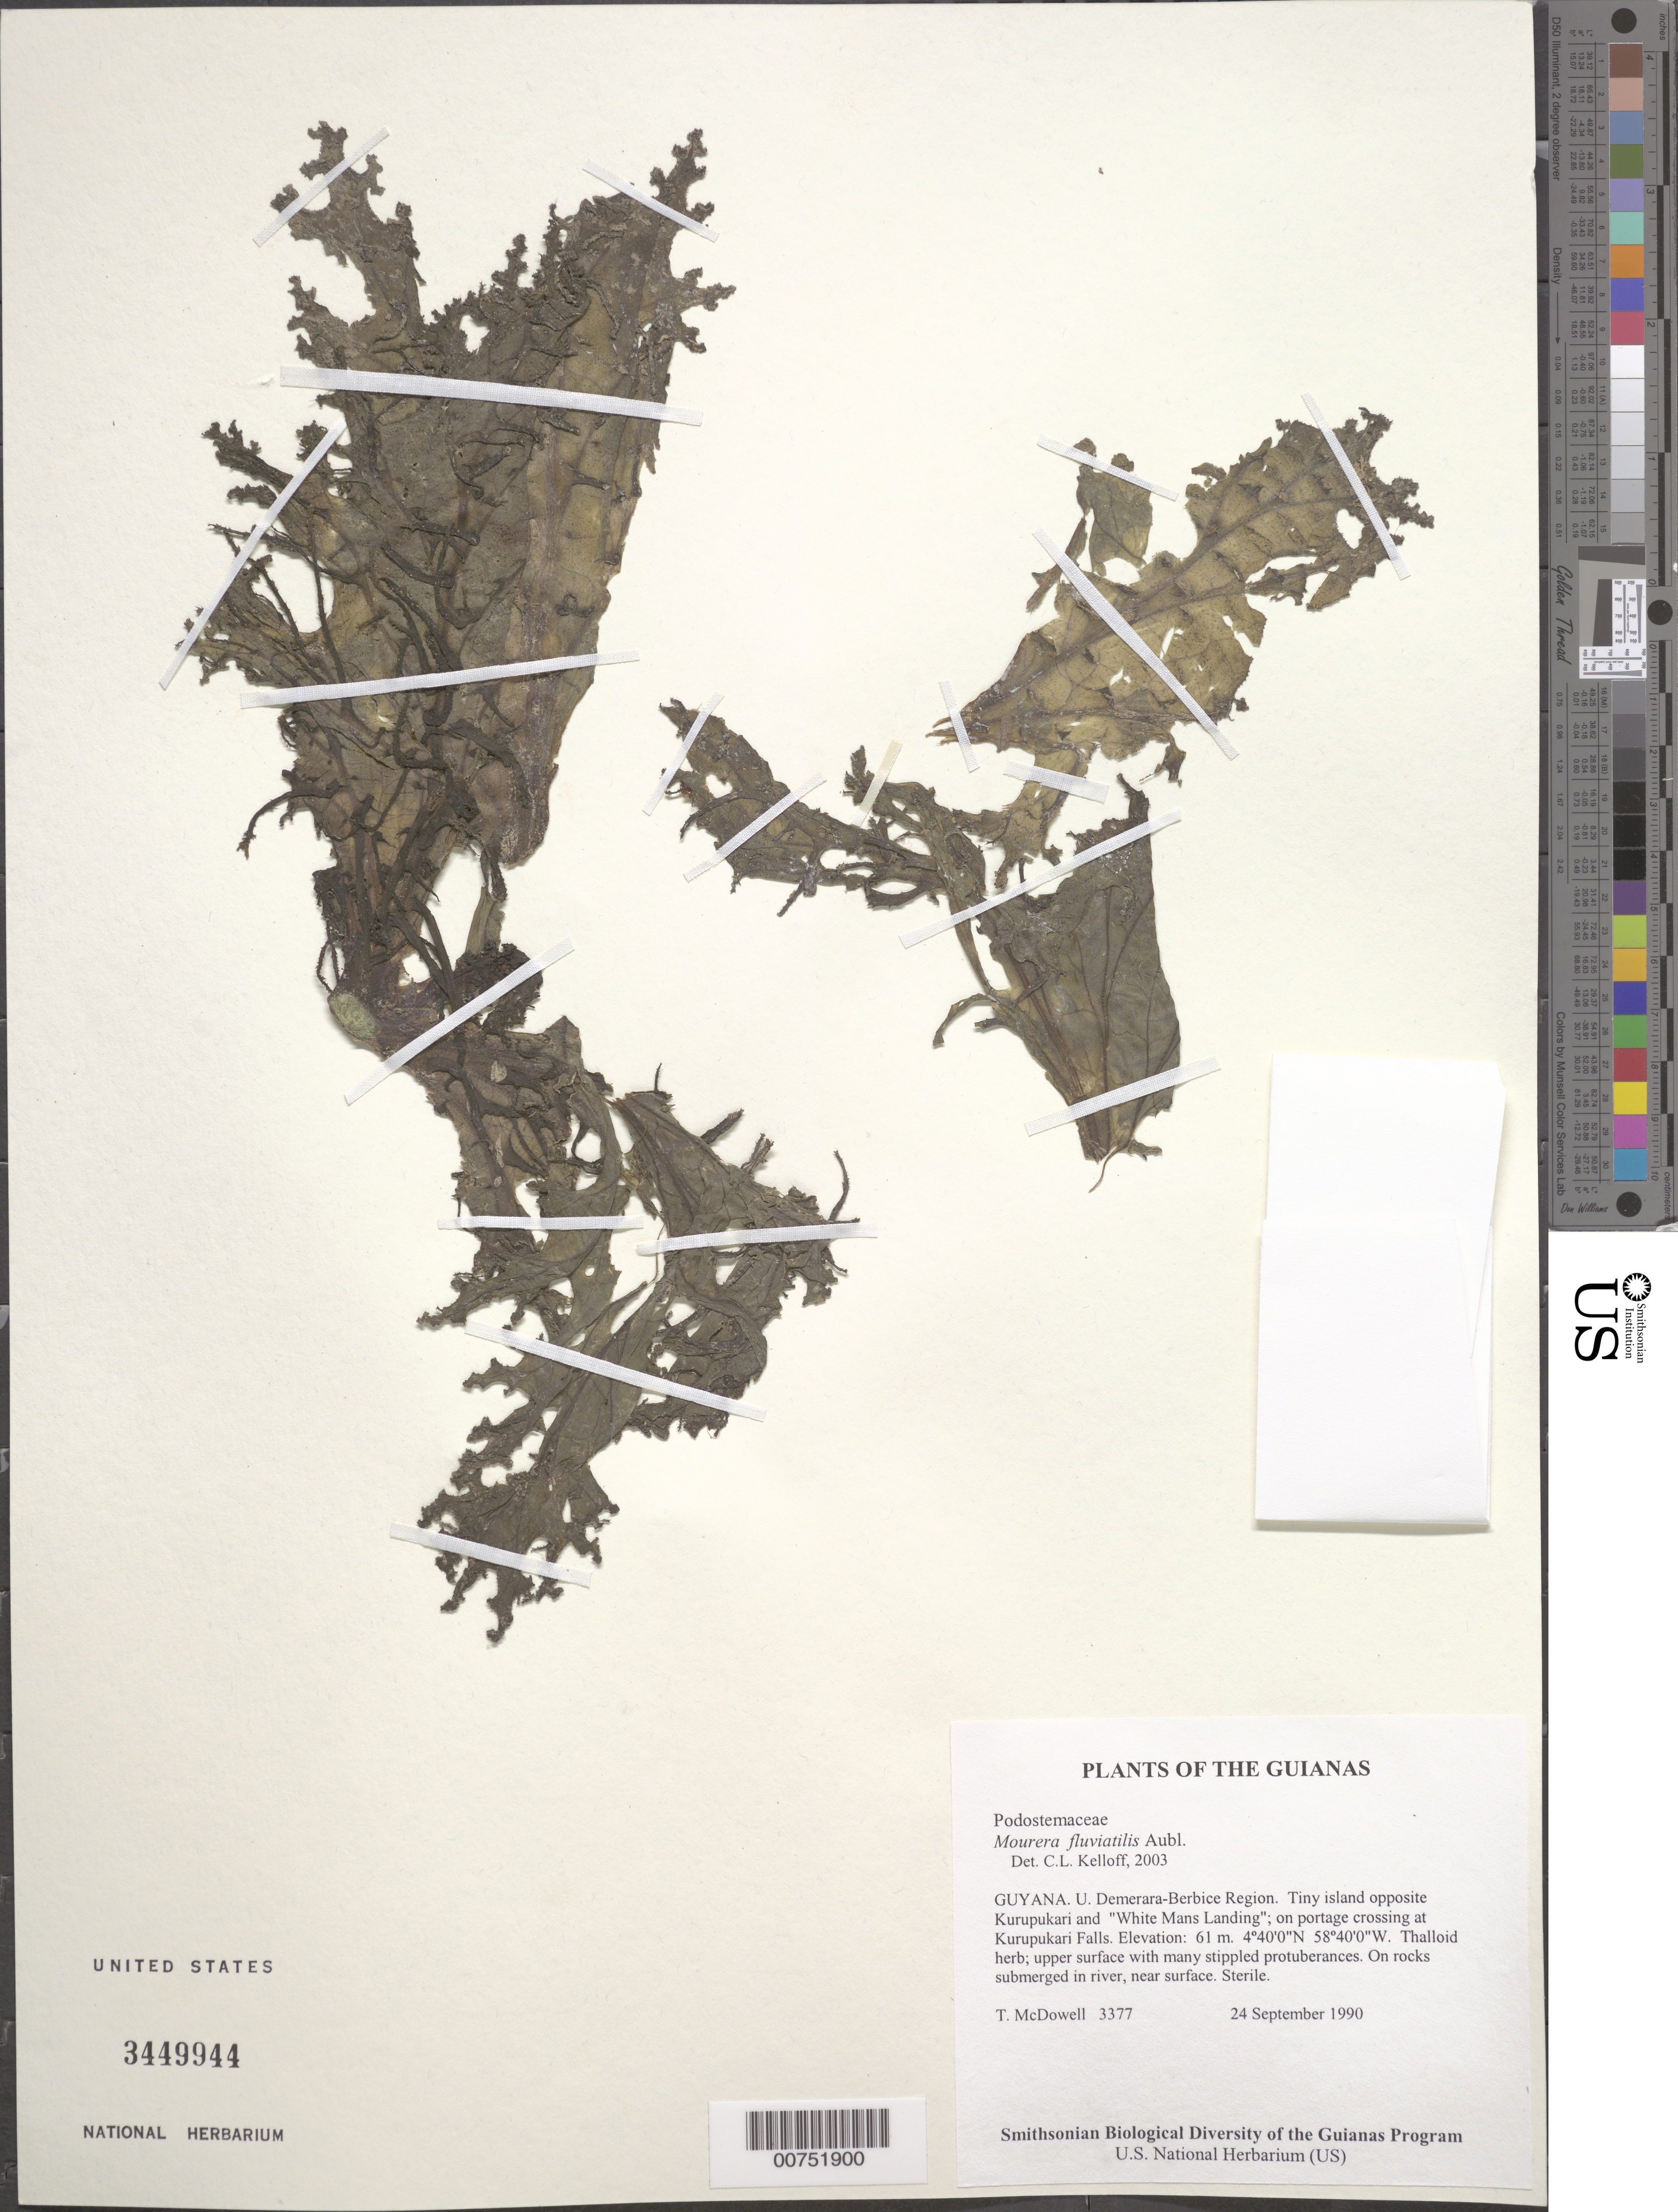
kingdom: Plantae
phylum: Tracheophyta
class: Magnoliopsida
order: Malpighiales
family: Podostemaceae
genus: Mourera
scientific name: Mourera fluviatilis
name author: Aubl.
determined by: Kelloff, Carol L., (US), Smithsonian Institution - National Museum of Natural History (UNITED STATES)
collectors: T. McDowell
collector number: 3377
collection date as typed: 24 September 1990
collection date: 1990-09-24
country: Guyana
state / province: U. Demerara-Berbice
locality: Tiny island opposite Kurupukari and "White Mans Landing"; on portage crossing at Kurupukari Falls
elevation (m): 61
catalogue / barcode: US 3449944